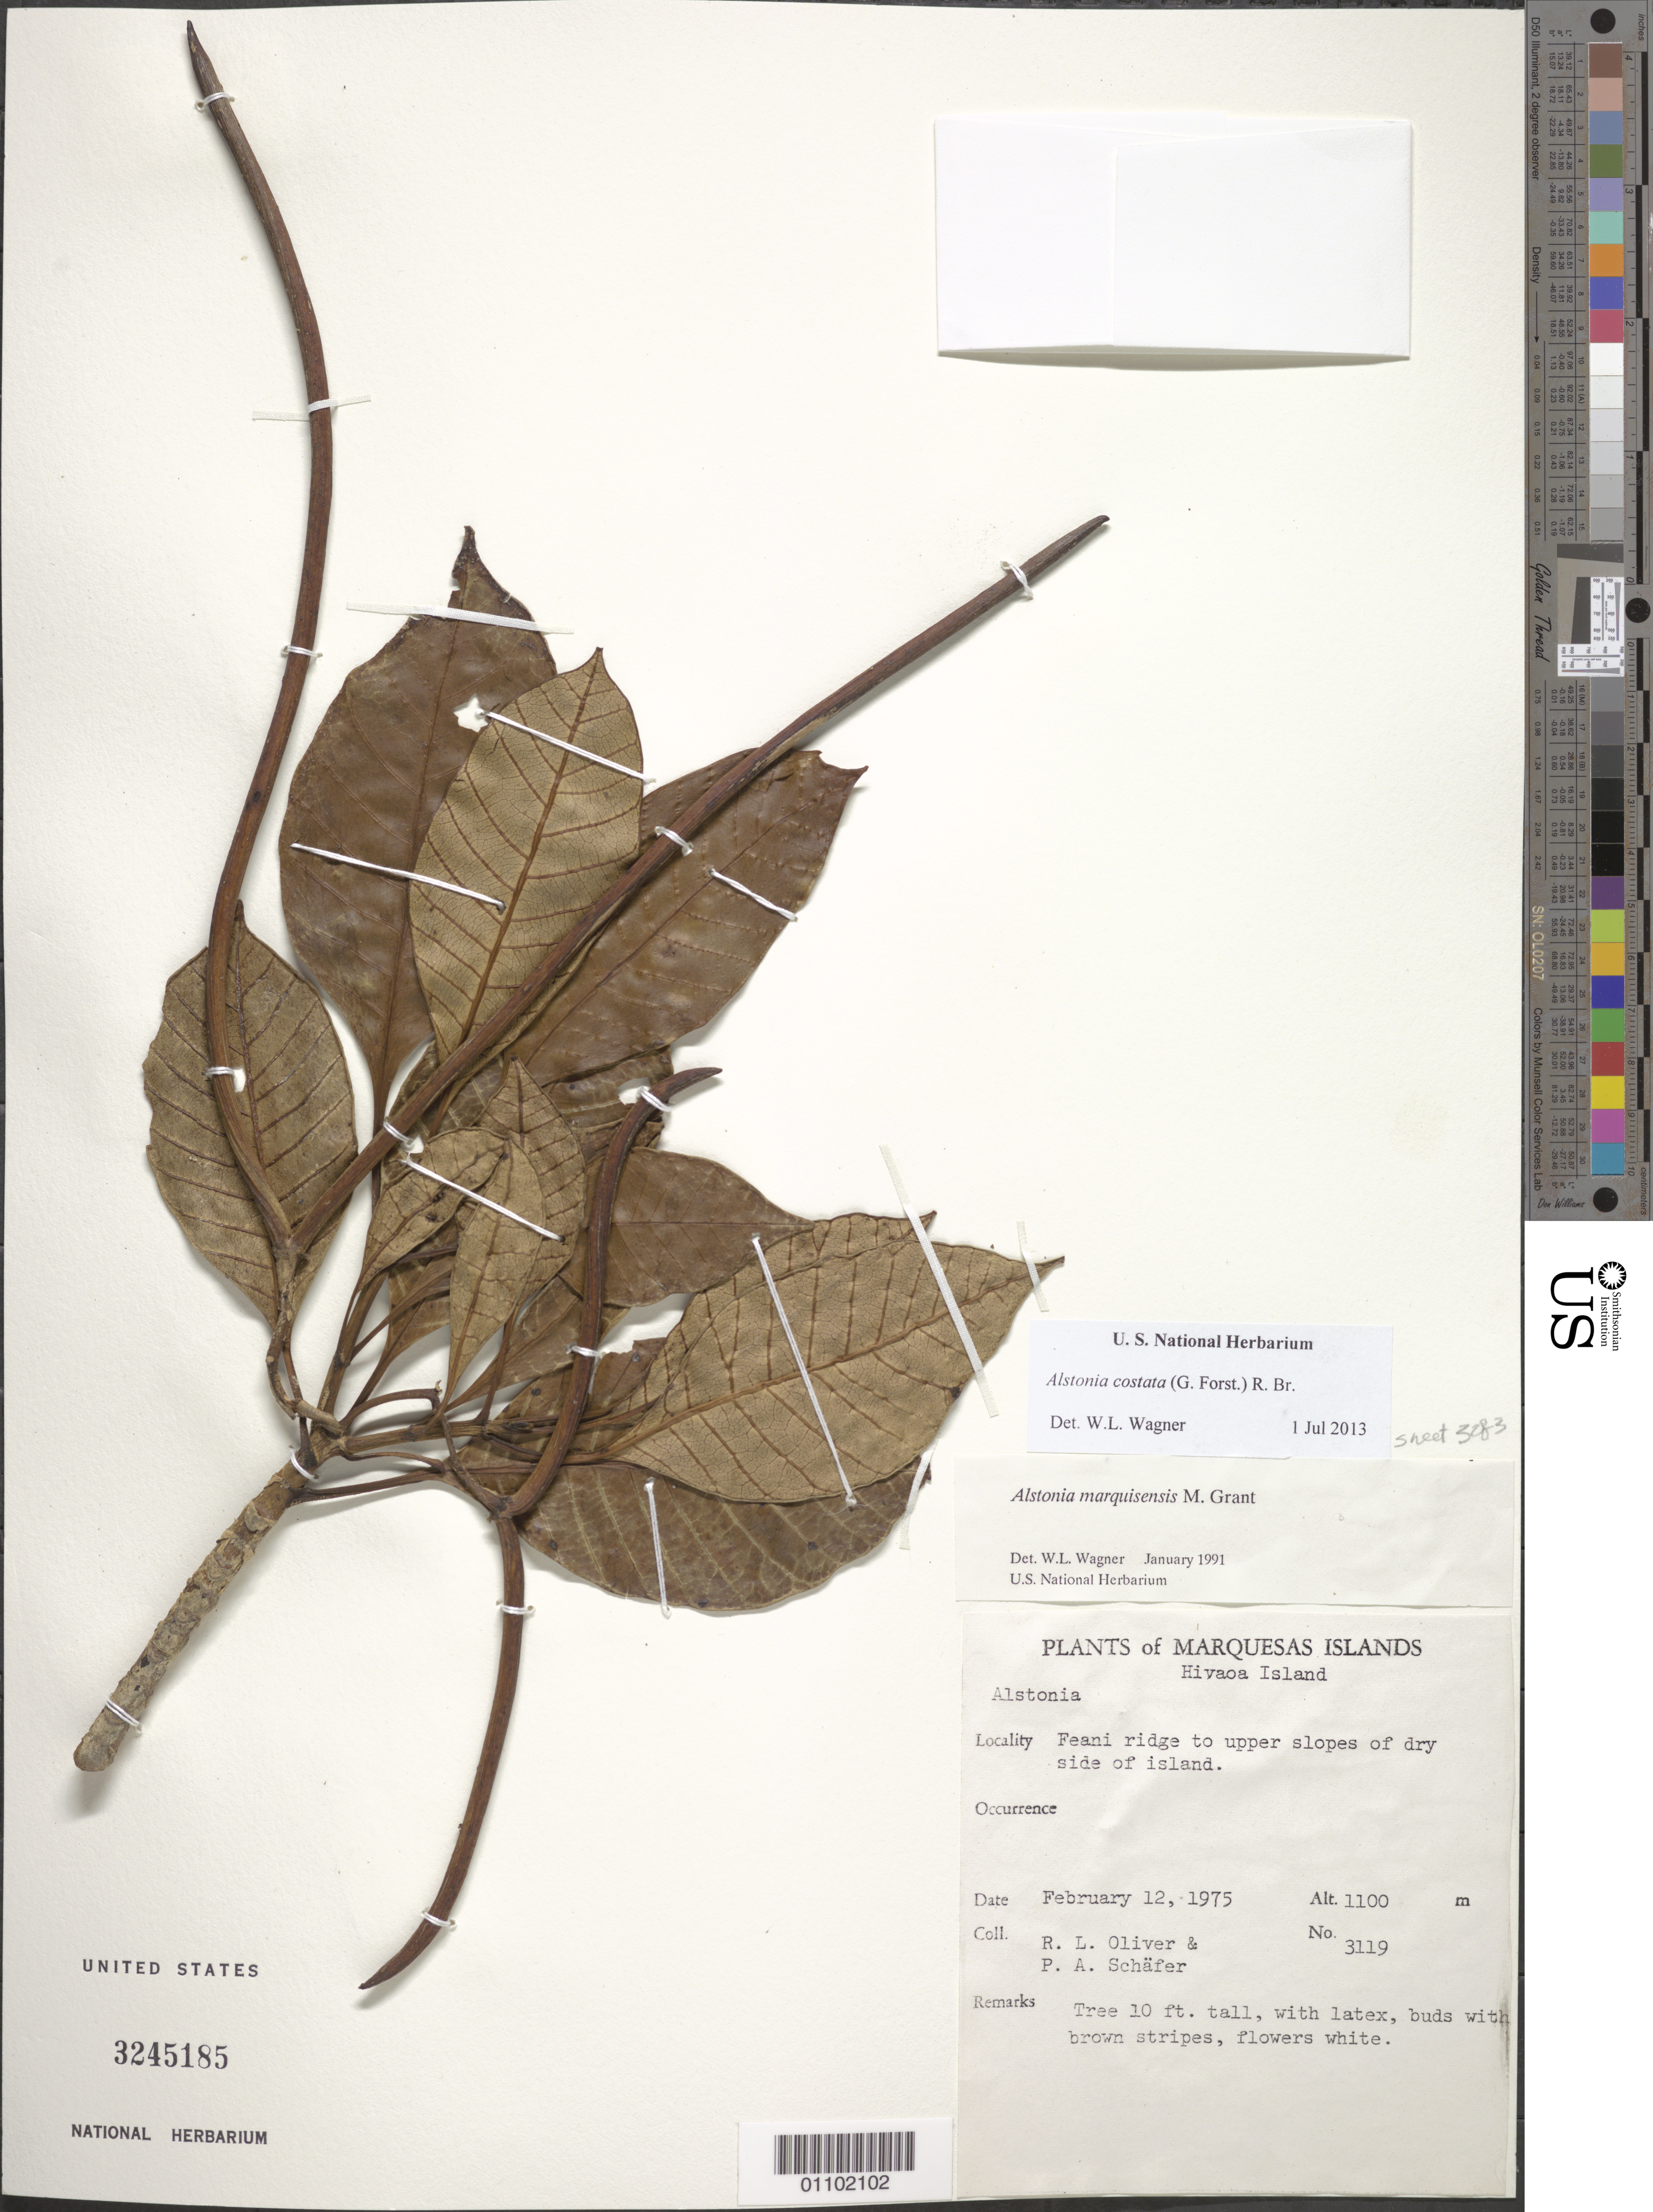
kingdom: Plantae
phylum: Tracheophyta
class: Magnoliopsida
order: Gentianales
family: Apocynaceae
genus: Alstonia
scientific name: Alstonia costata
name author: (G. Forst.) R. Br.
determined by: Lorence, David H., (PTBG), National Tropical Botanical Garden (UNITED STATES)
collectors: R. L. Oliver & P. A. Schäfer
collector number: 3119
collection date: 1975-02-12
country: French Polynesia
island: Hiva Oa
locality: Feani ridge to upper slopes of dry side of island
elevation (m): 1100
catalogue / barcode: US 3245185